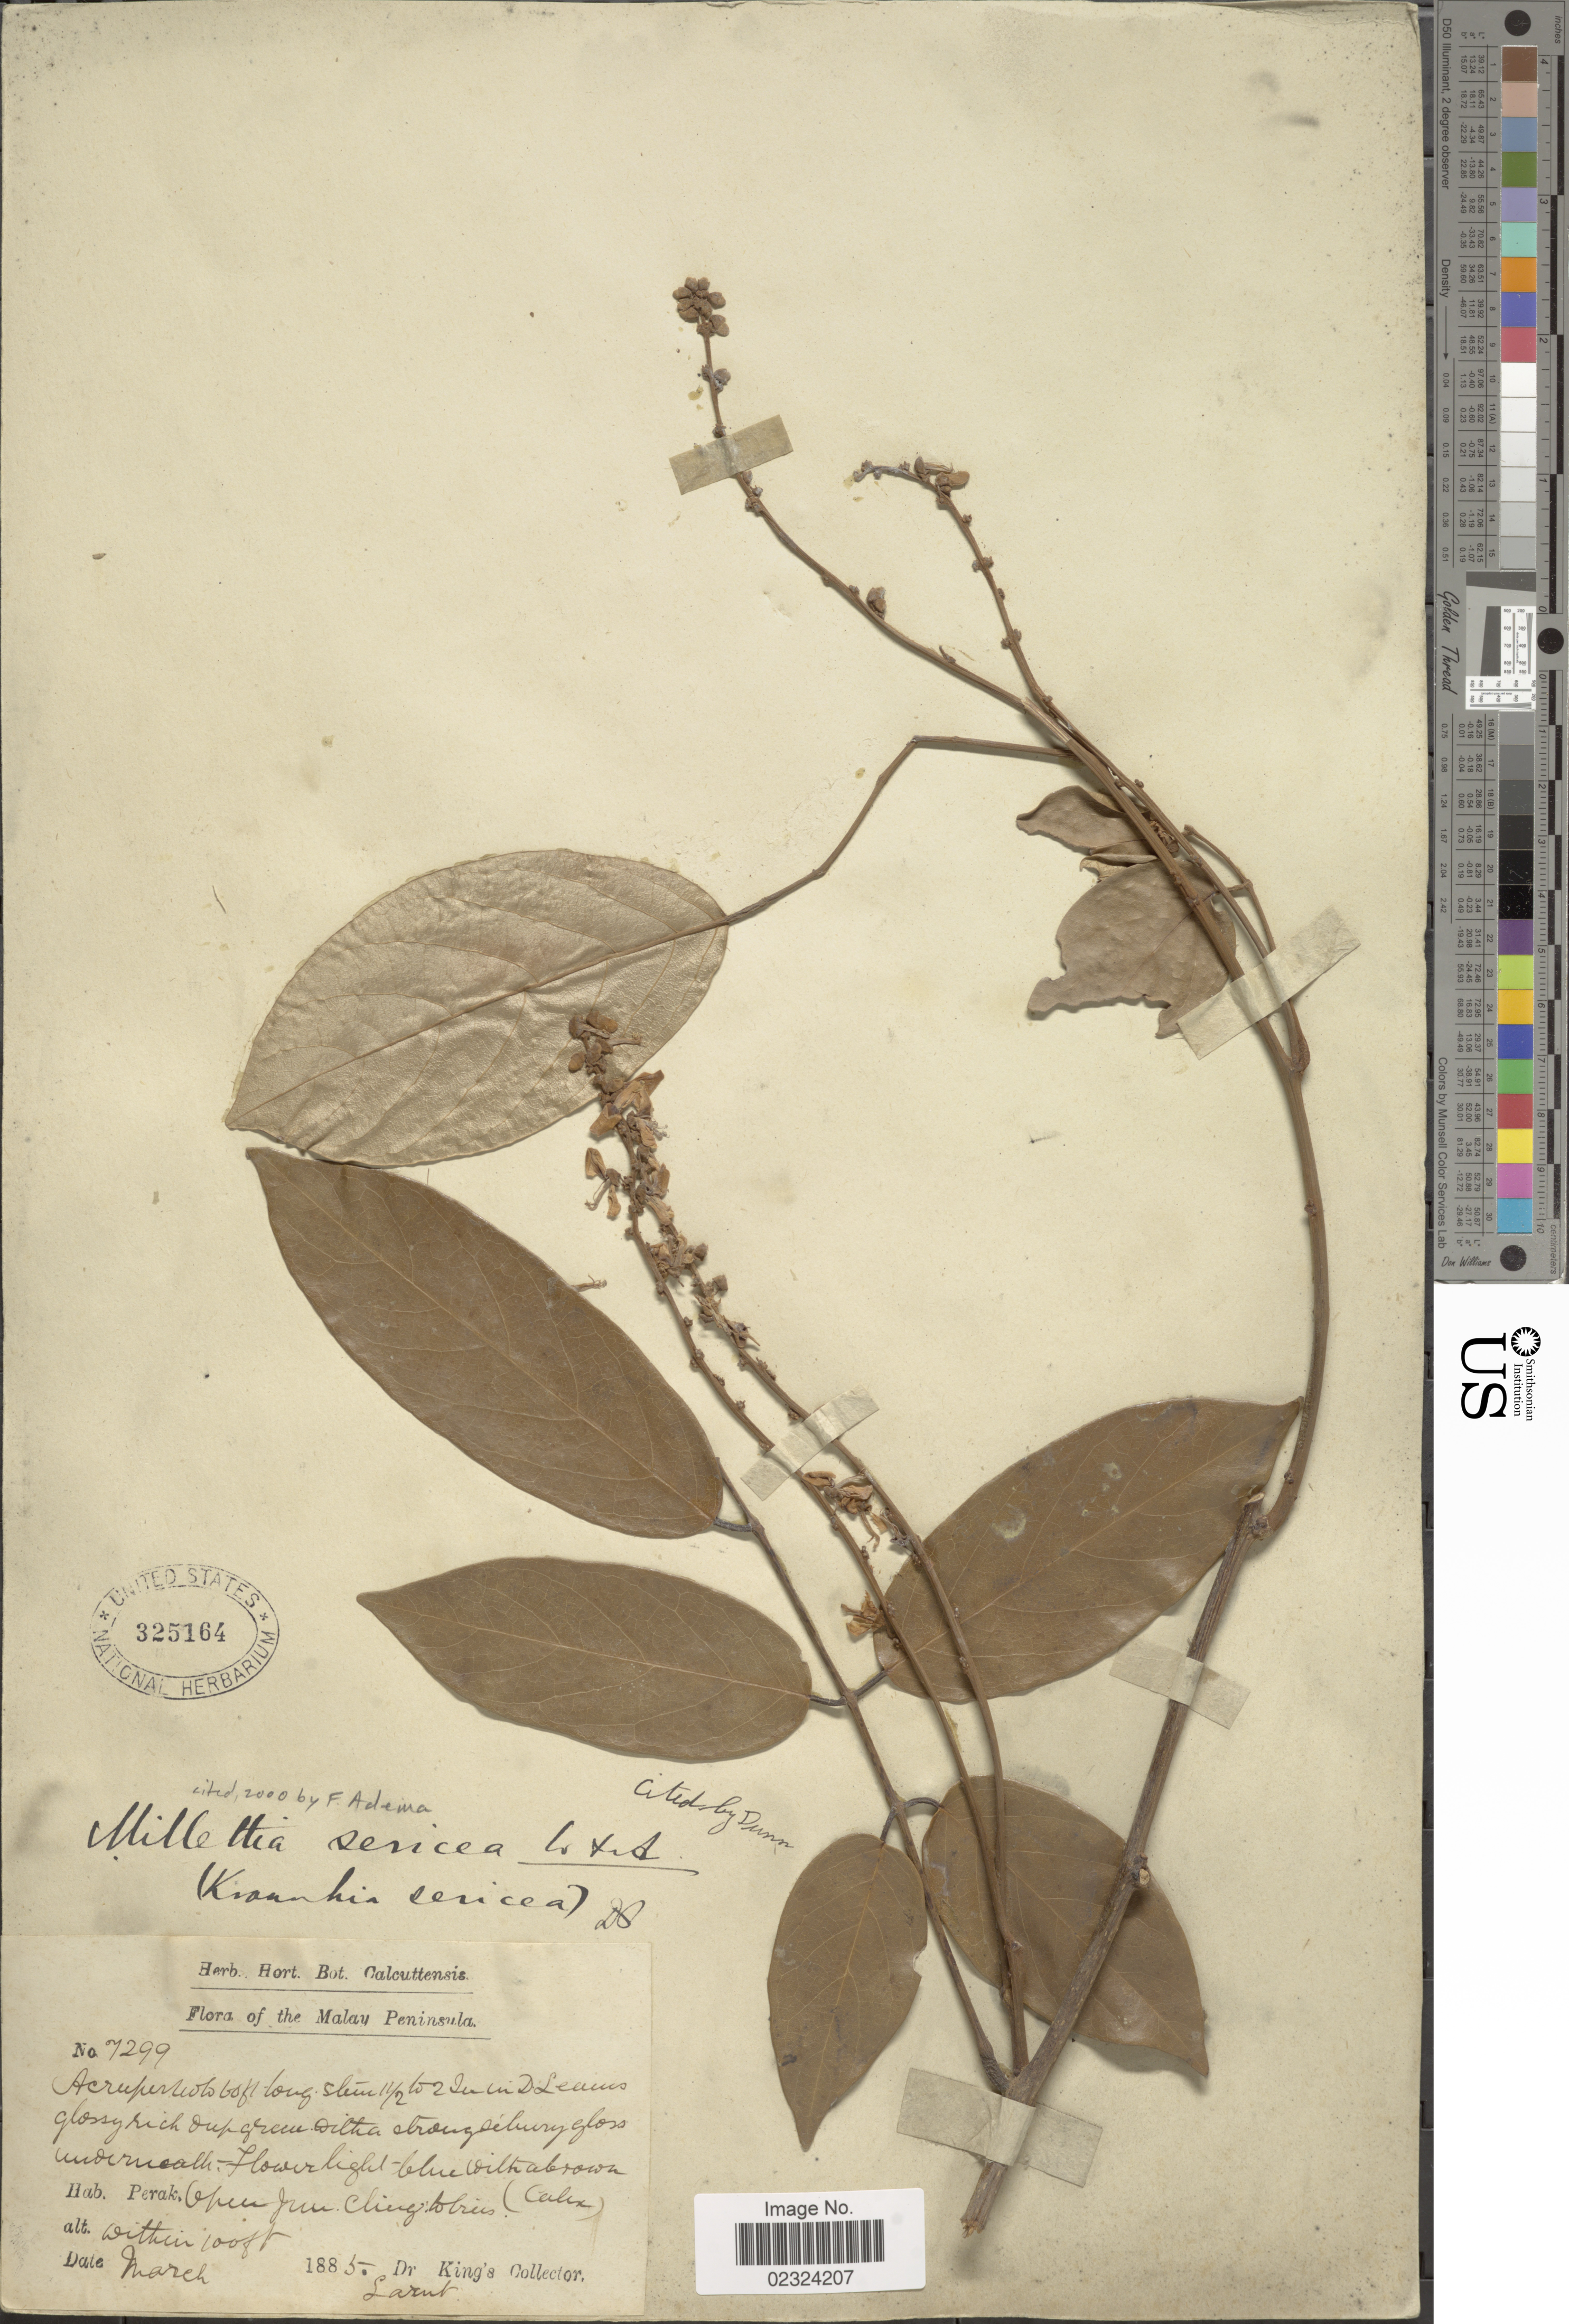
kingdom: Plantae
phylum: Tracheophyta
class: Magnoliopsida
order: Fabales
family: Fabaceae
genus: Millettia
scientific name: Millettia sericea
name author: (Vent.) Wight & Arn.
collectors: Dr. King's collector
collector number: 7299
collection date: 1885-03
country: Malaysia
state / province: Perak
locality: Malay Peninsula. Perak. Open jun. Cling to trees. (Calix). Larut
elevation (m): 30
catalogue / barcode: US 325164